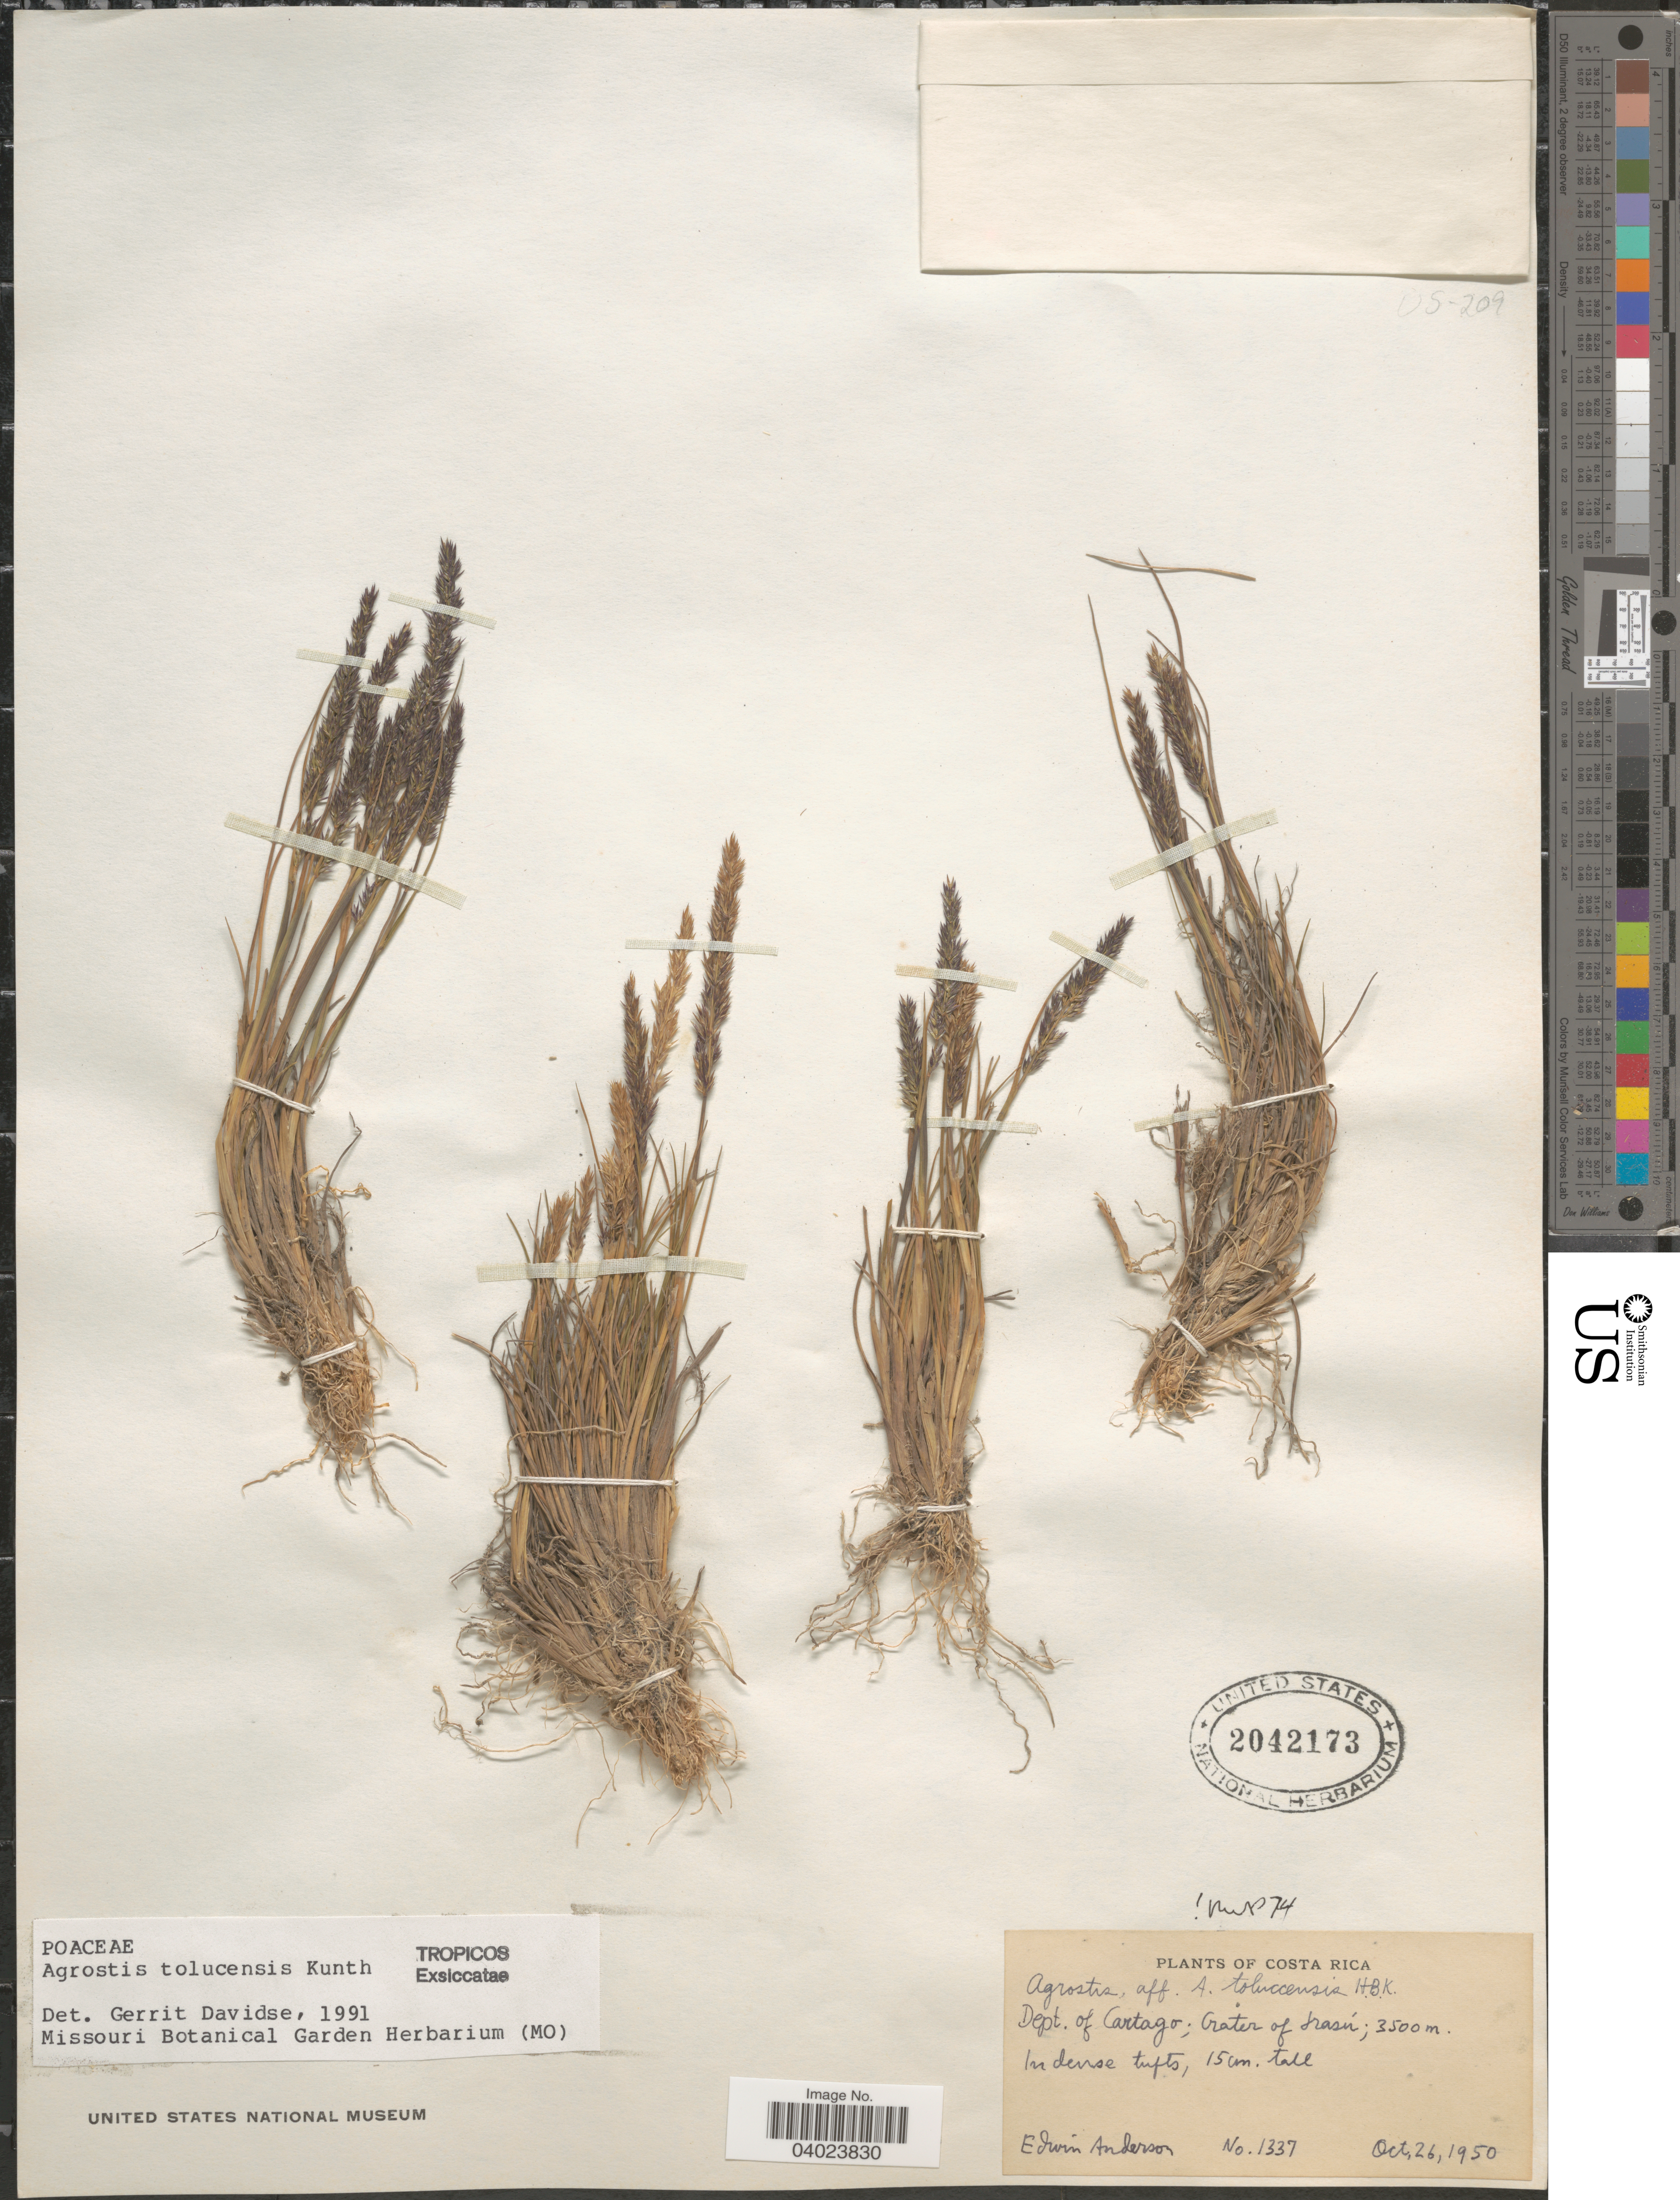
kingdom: Plantae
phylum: Tracheophyta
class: Liliopsida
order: Poales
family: Poaceae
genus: Agrostis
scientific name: Agrostis tolucensis Kunth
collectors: E. Anderson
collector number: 1337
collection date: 1950-10-26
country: Costa Rica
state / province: Cartago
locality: Dept. of Cartago; Crater of Irasú.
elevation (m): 3500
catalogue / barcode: US 2042173